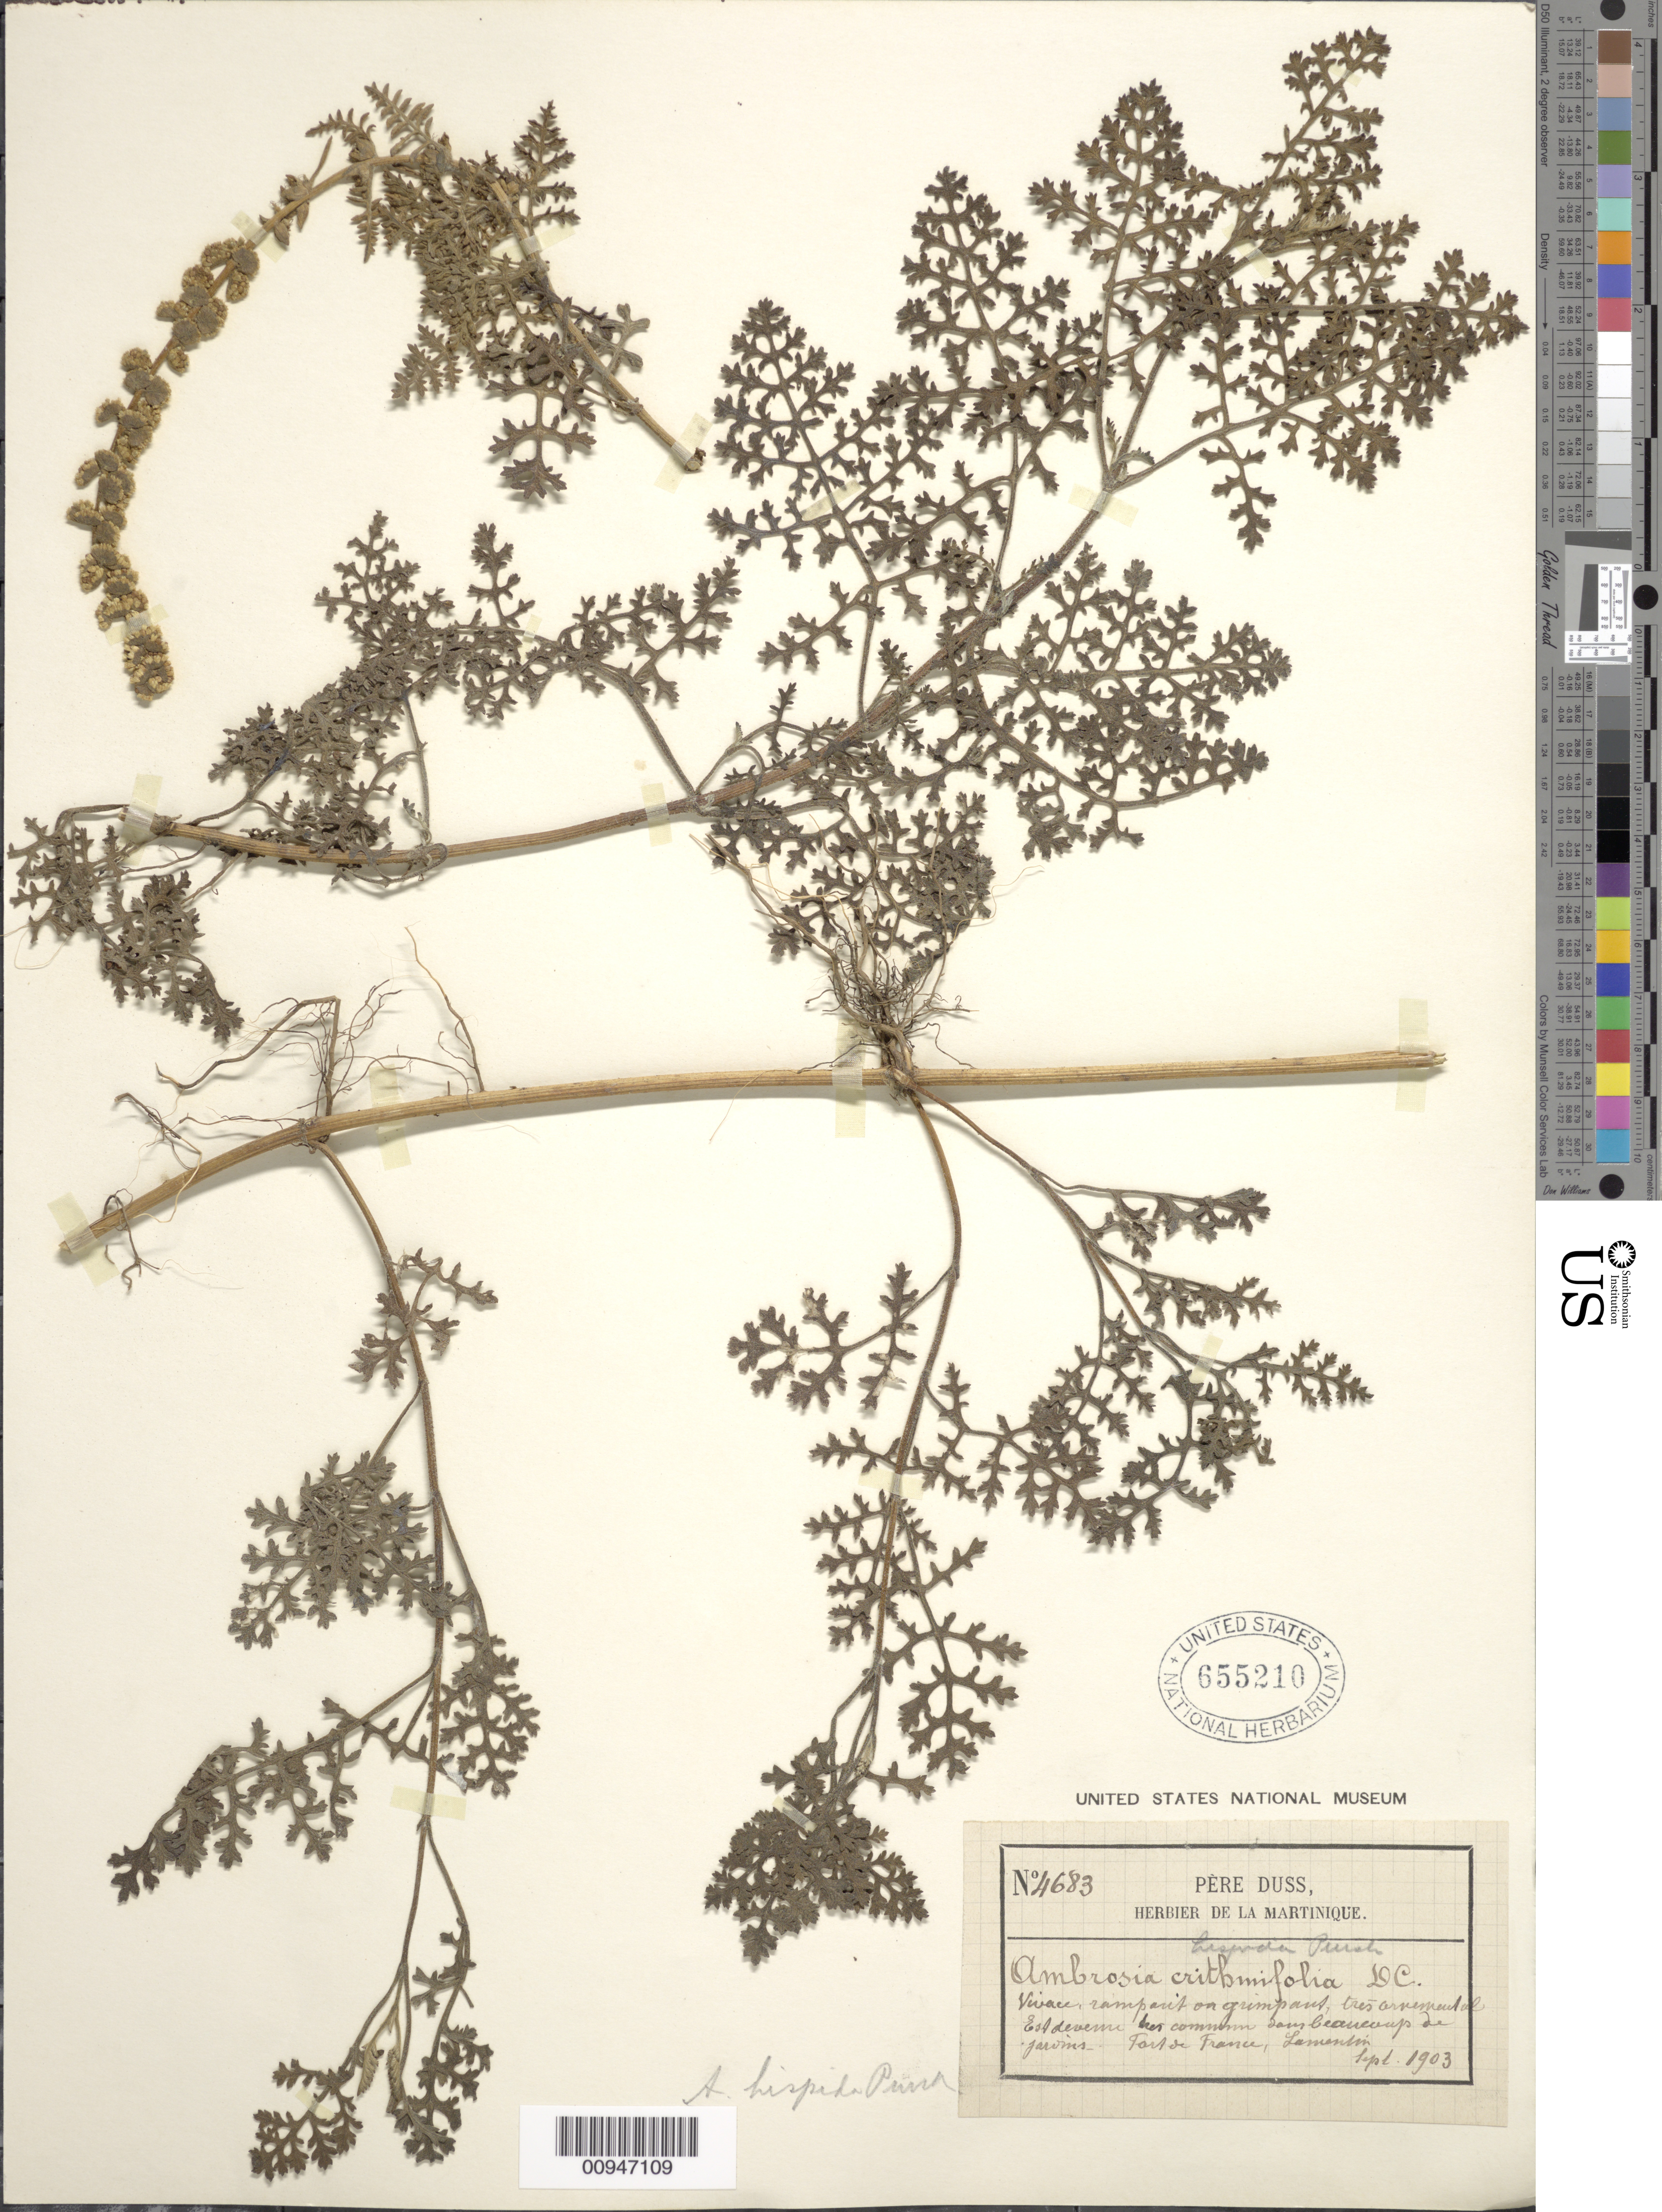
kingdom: Plantae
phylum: Tracheophyta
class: Magnoliopsida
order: Asterales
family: Asteraceae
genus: Ambrosia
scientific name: Ambrosia hispida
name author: Pursh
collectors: Père Duss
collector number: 4683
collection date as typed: Sep 1903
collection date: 1903-09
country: Martinique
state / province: Fort-de-France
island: Martinique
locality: Fort France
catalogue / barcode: US 655210